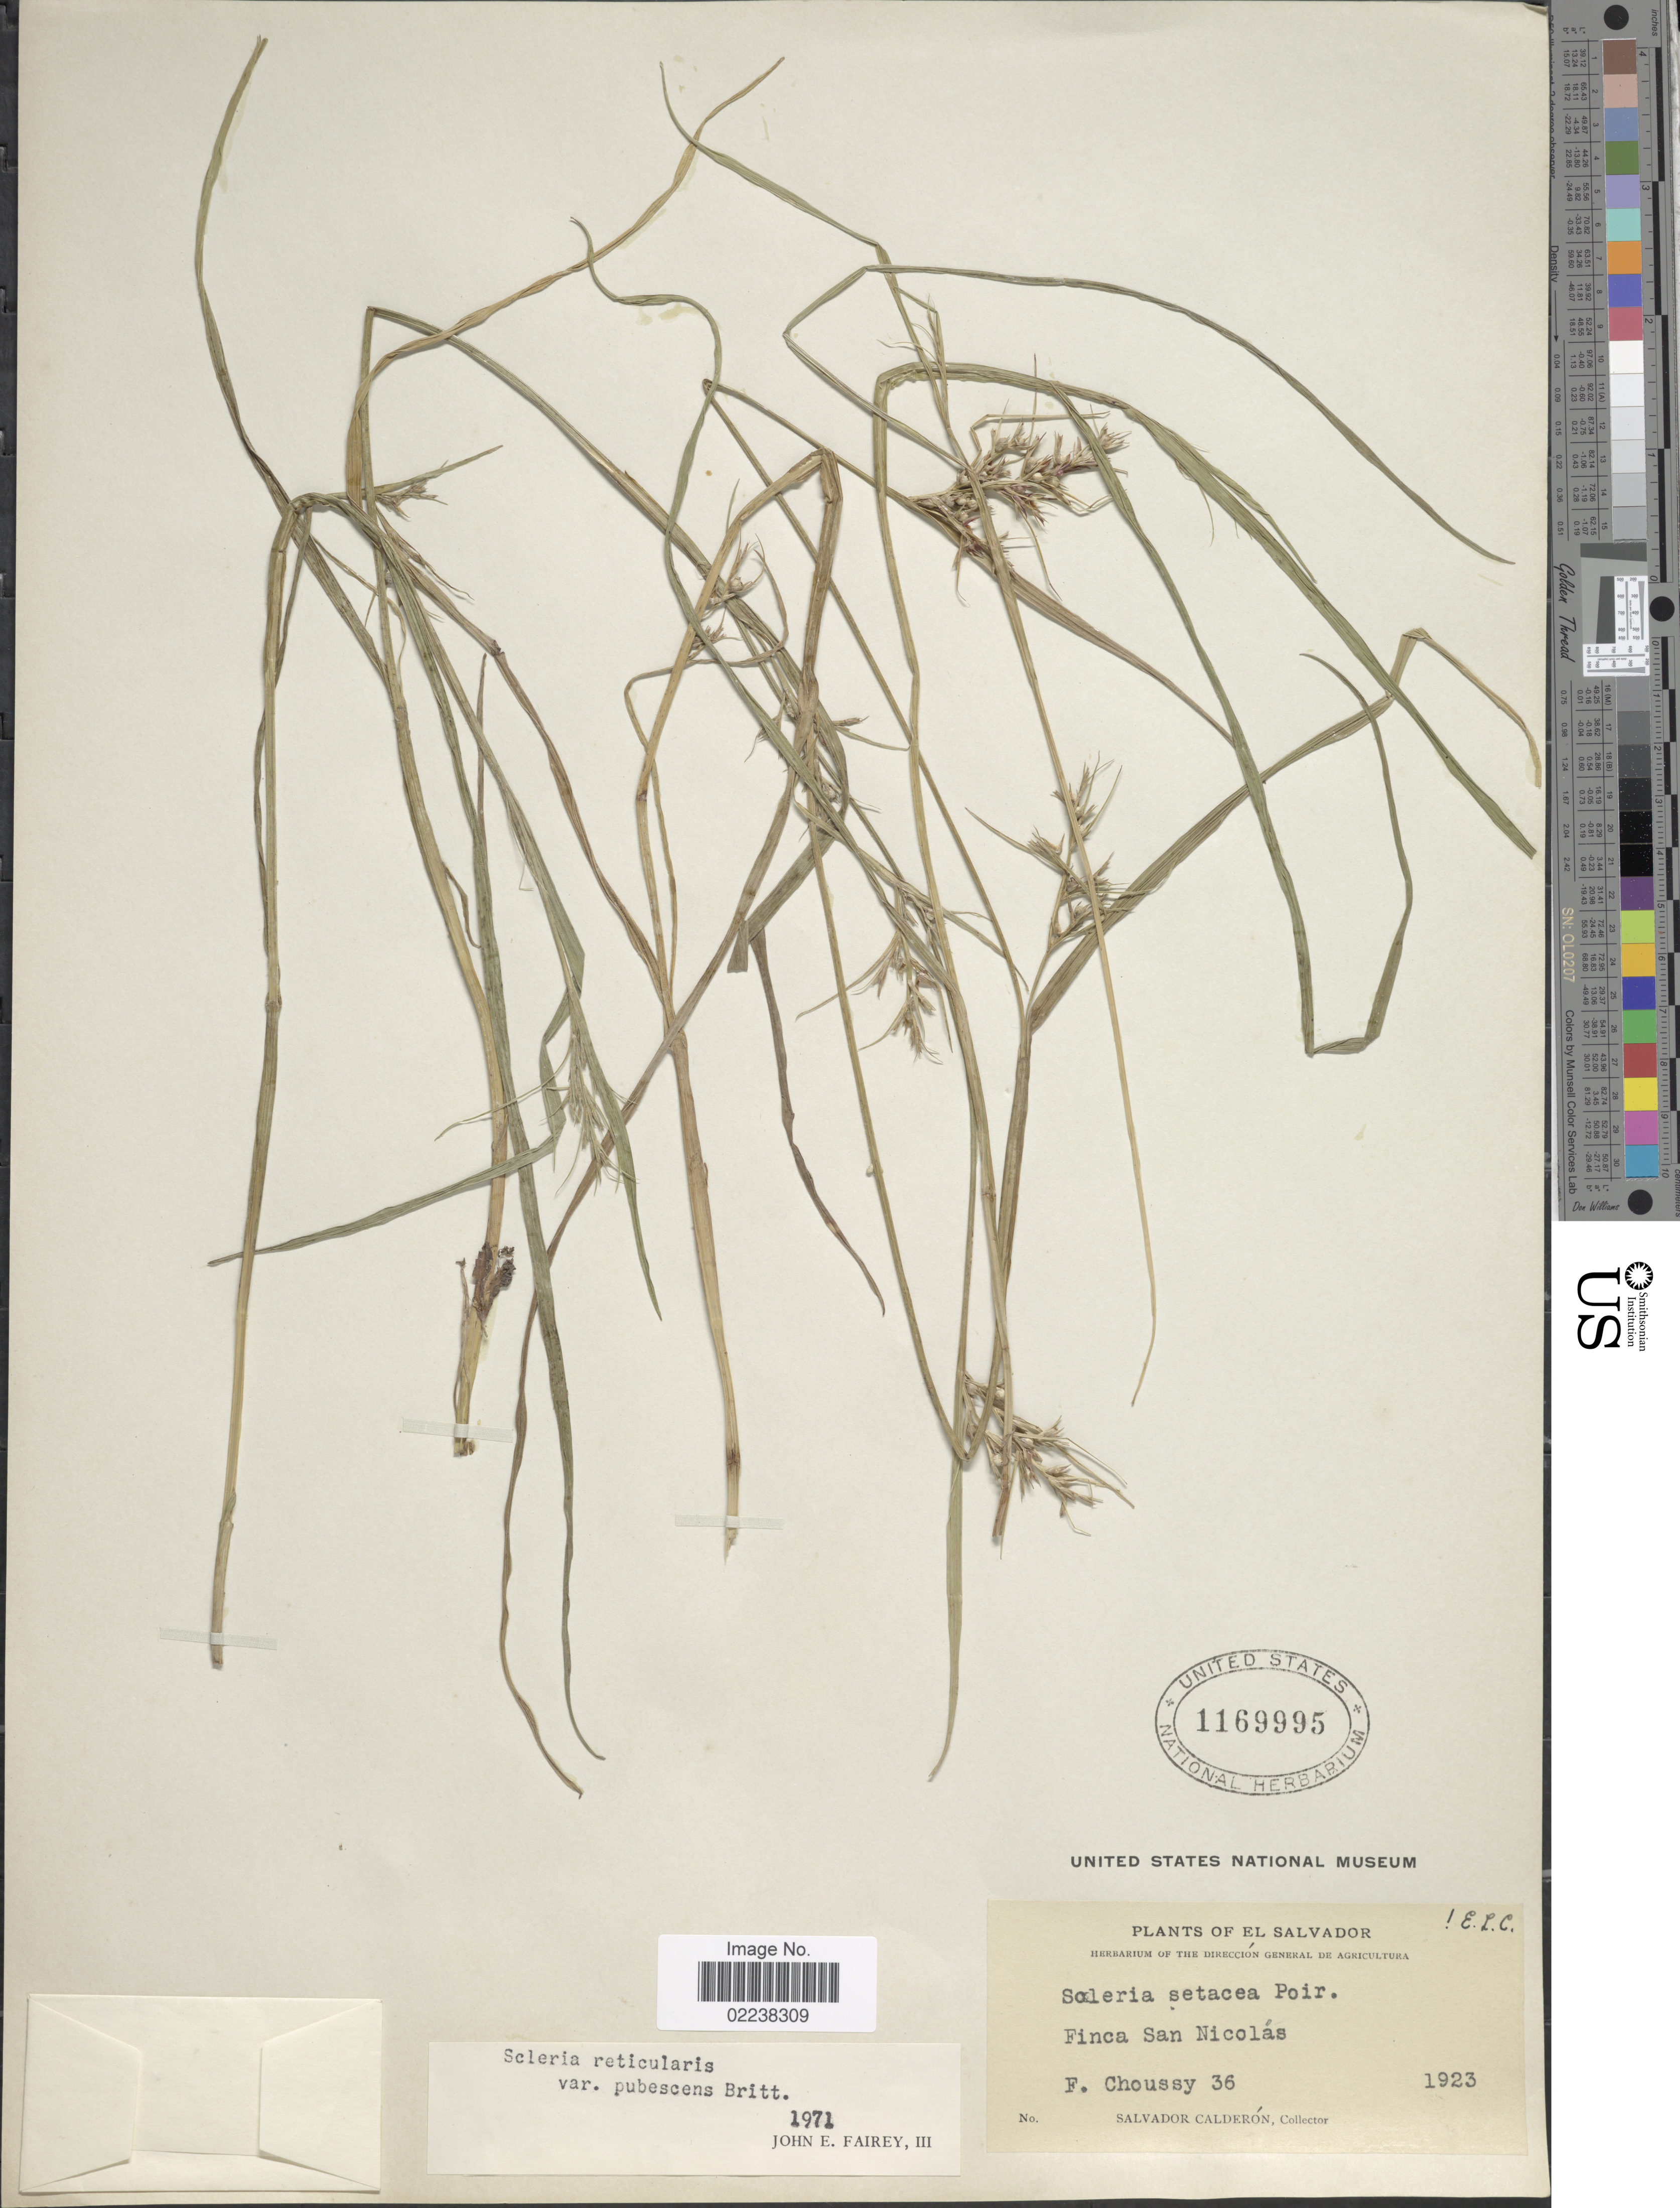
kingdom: Plantae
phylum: Tracheophyta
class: Liliopsida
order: Poales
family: Cyperaceae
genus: Scleria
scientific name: Scleria muehlenbergii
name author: Steud.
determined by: Strong, Mark T., (BOT), Smithsonian Institution - National Museum of Natural History (UNITED STATES)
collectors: F. Choussy & S. Calderón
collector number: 36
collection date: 1923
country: El Salvador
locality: Finca San Salvador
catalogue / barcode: US 1169995